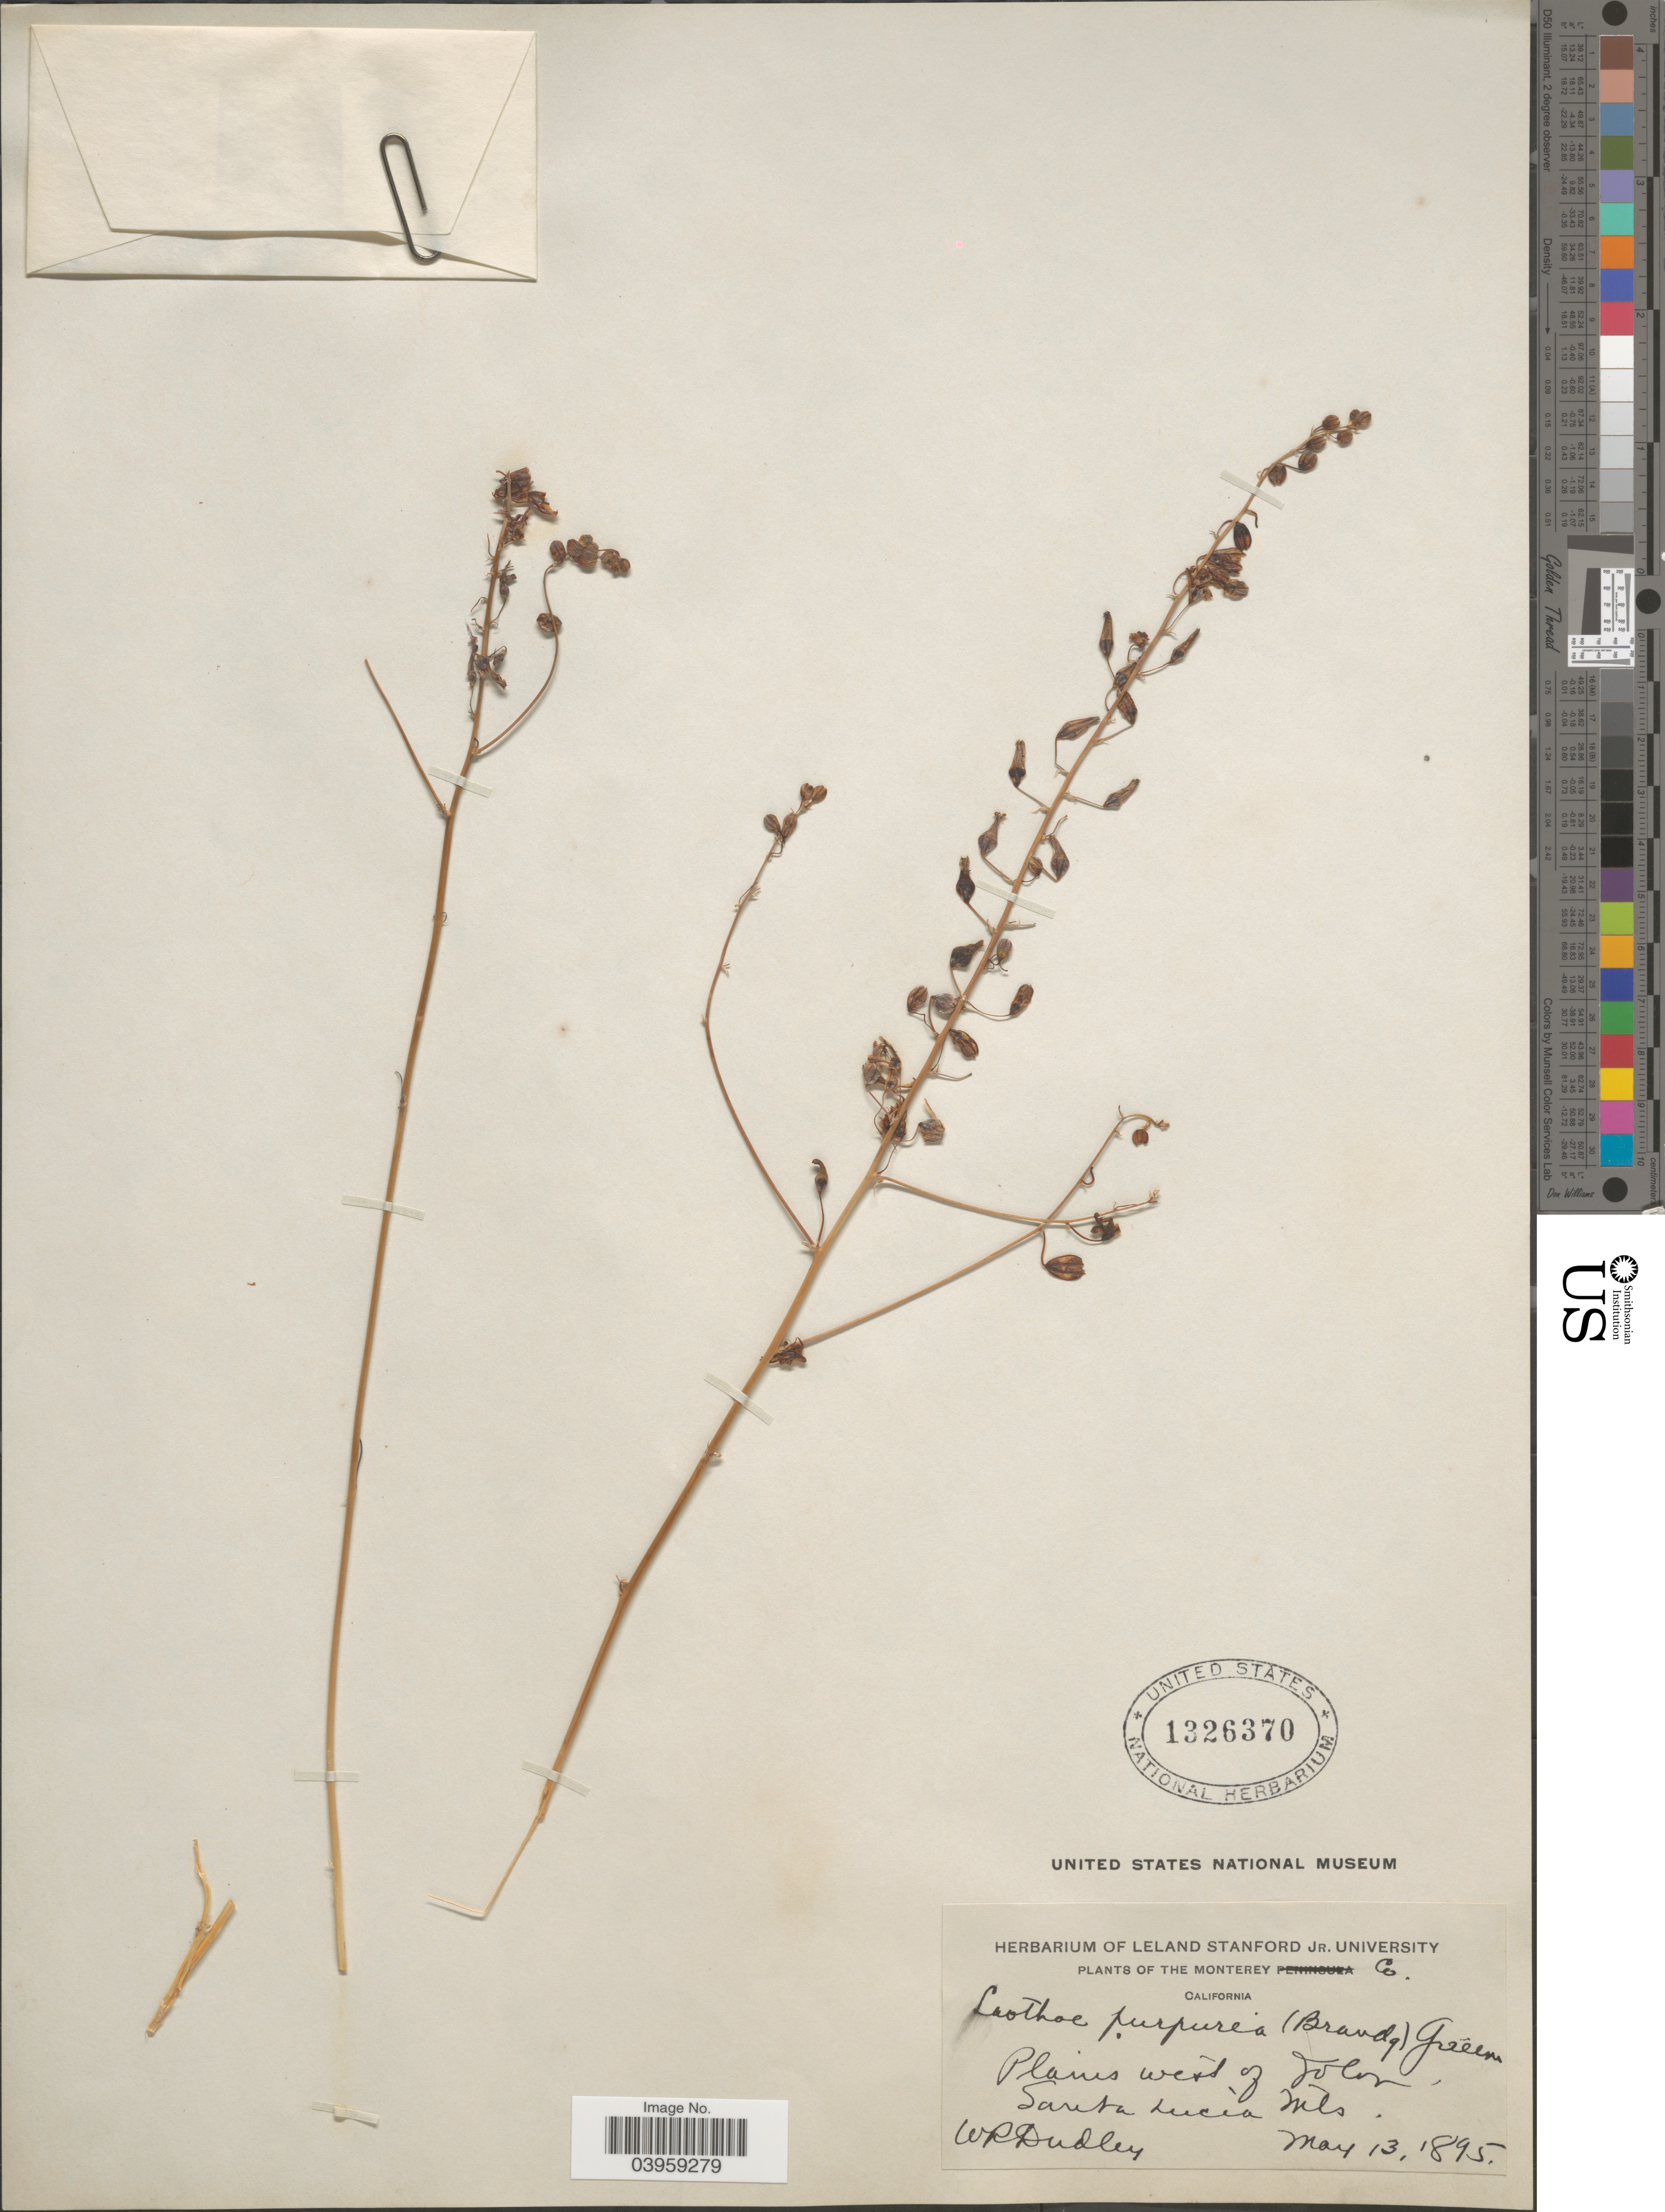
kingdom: Plantae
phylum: Tracheophyta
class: Liliopsida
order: Asparagales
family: Asparagaceae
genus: Chlorogalum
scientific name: Chlorogalum purpureum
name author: Brandegee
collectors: W. Dudley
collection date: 1895-05-13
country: United States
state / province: California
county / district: Monterey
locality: The Monterey Co. Plains west of Jolon, Santa Lucia Mts.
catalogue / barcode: US 1326370